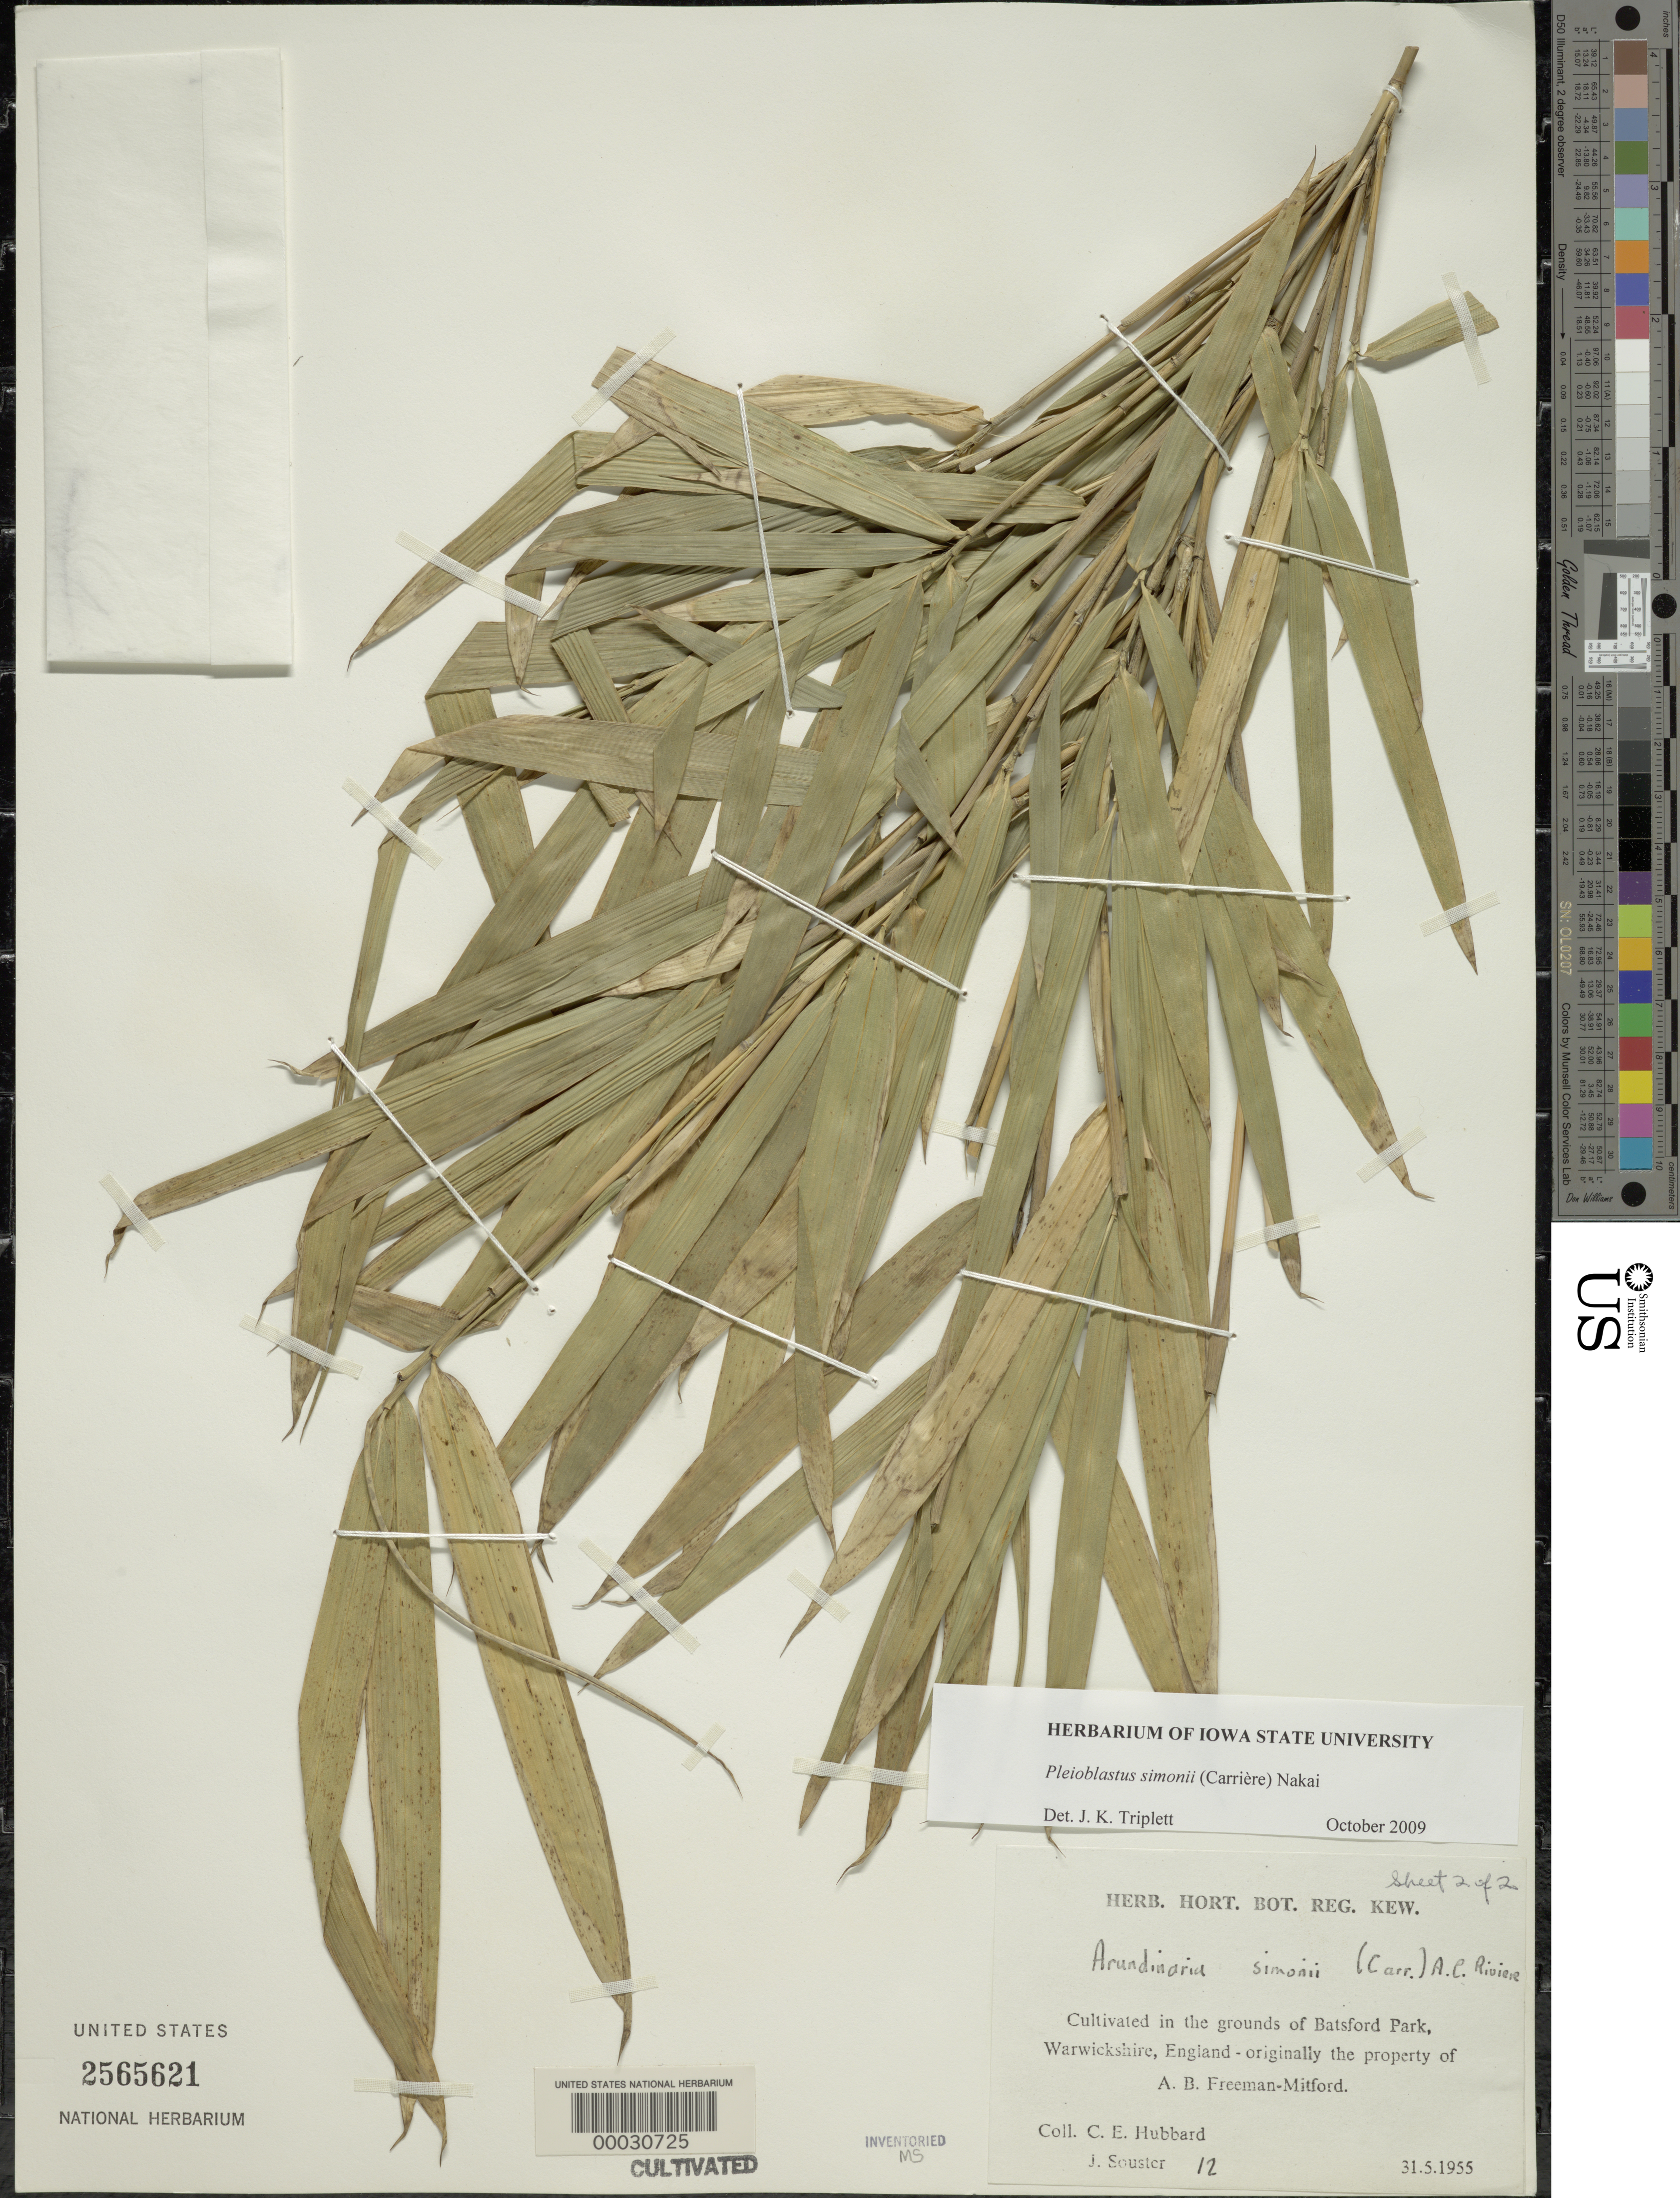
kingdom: Plantae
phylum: Tracheophyta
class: Liliopsida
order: Poales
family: Poaceae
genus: Pleioblastus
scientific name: Pleioblastus simonii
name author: (Carrière) Nakai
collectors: C. E. Hubbard & J. Souster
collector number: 12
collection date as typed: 31 May 1955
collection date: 1955-05-31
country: United Kingdom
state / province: England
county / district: Warwickshire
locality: Batsford park, warwickshire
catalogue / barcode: US 2565621